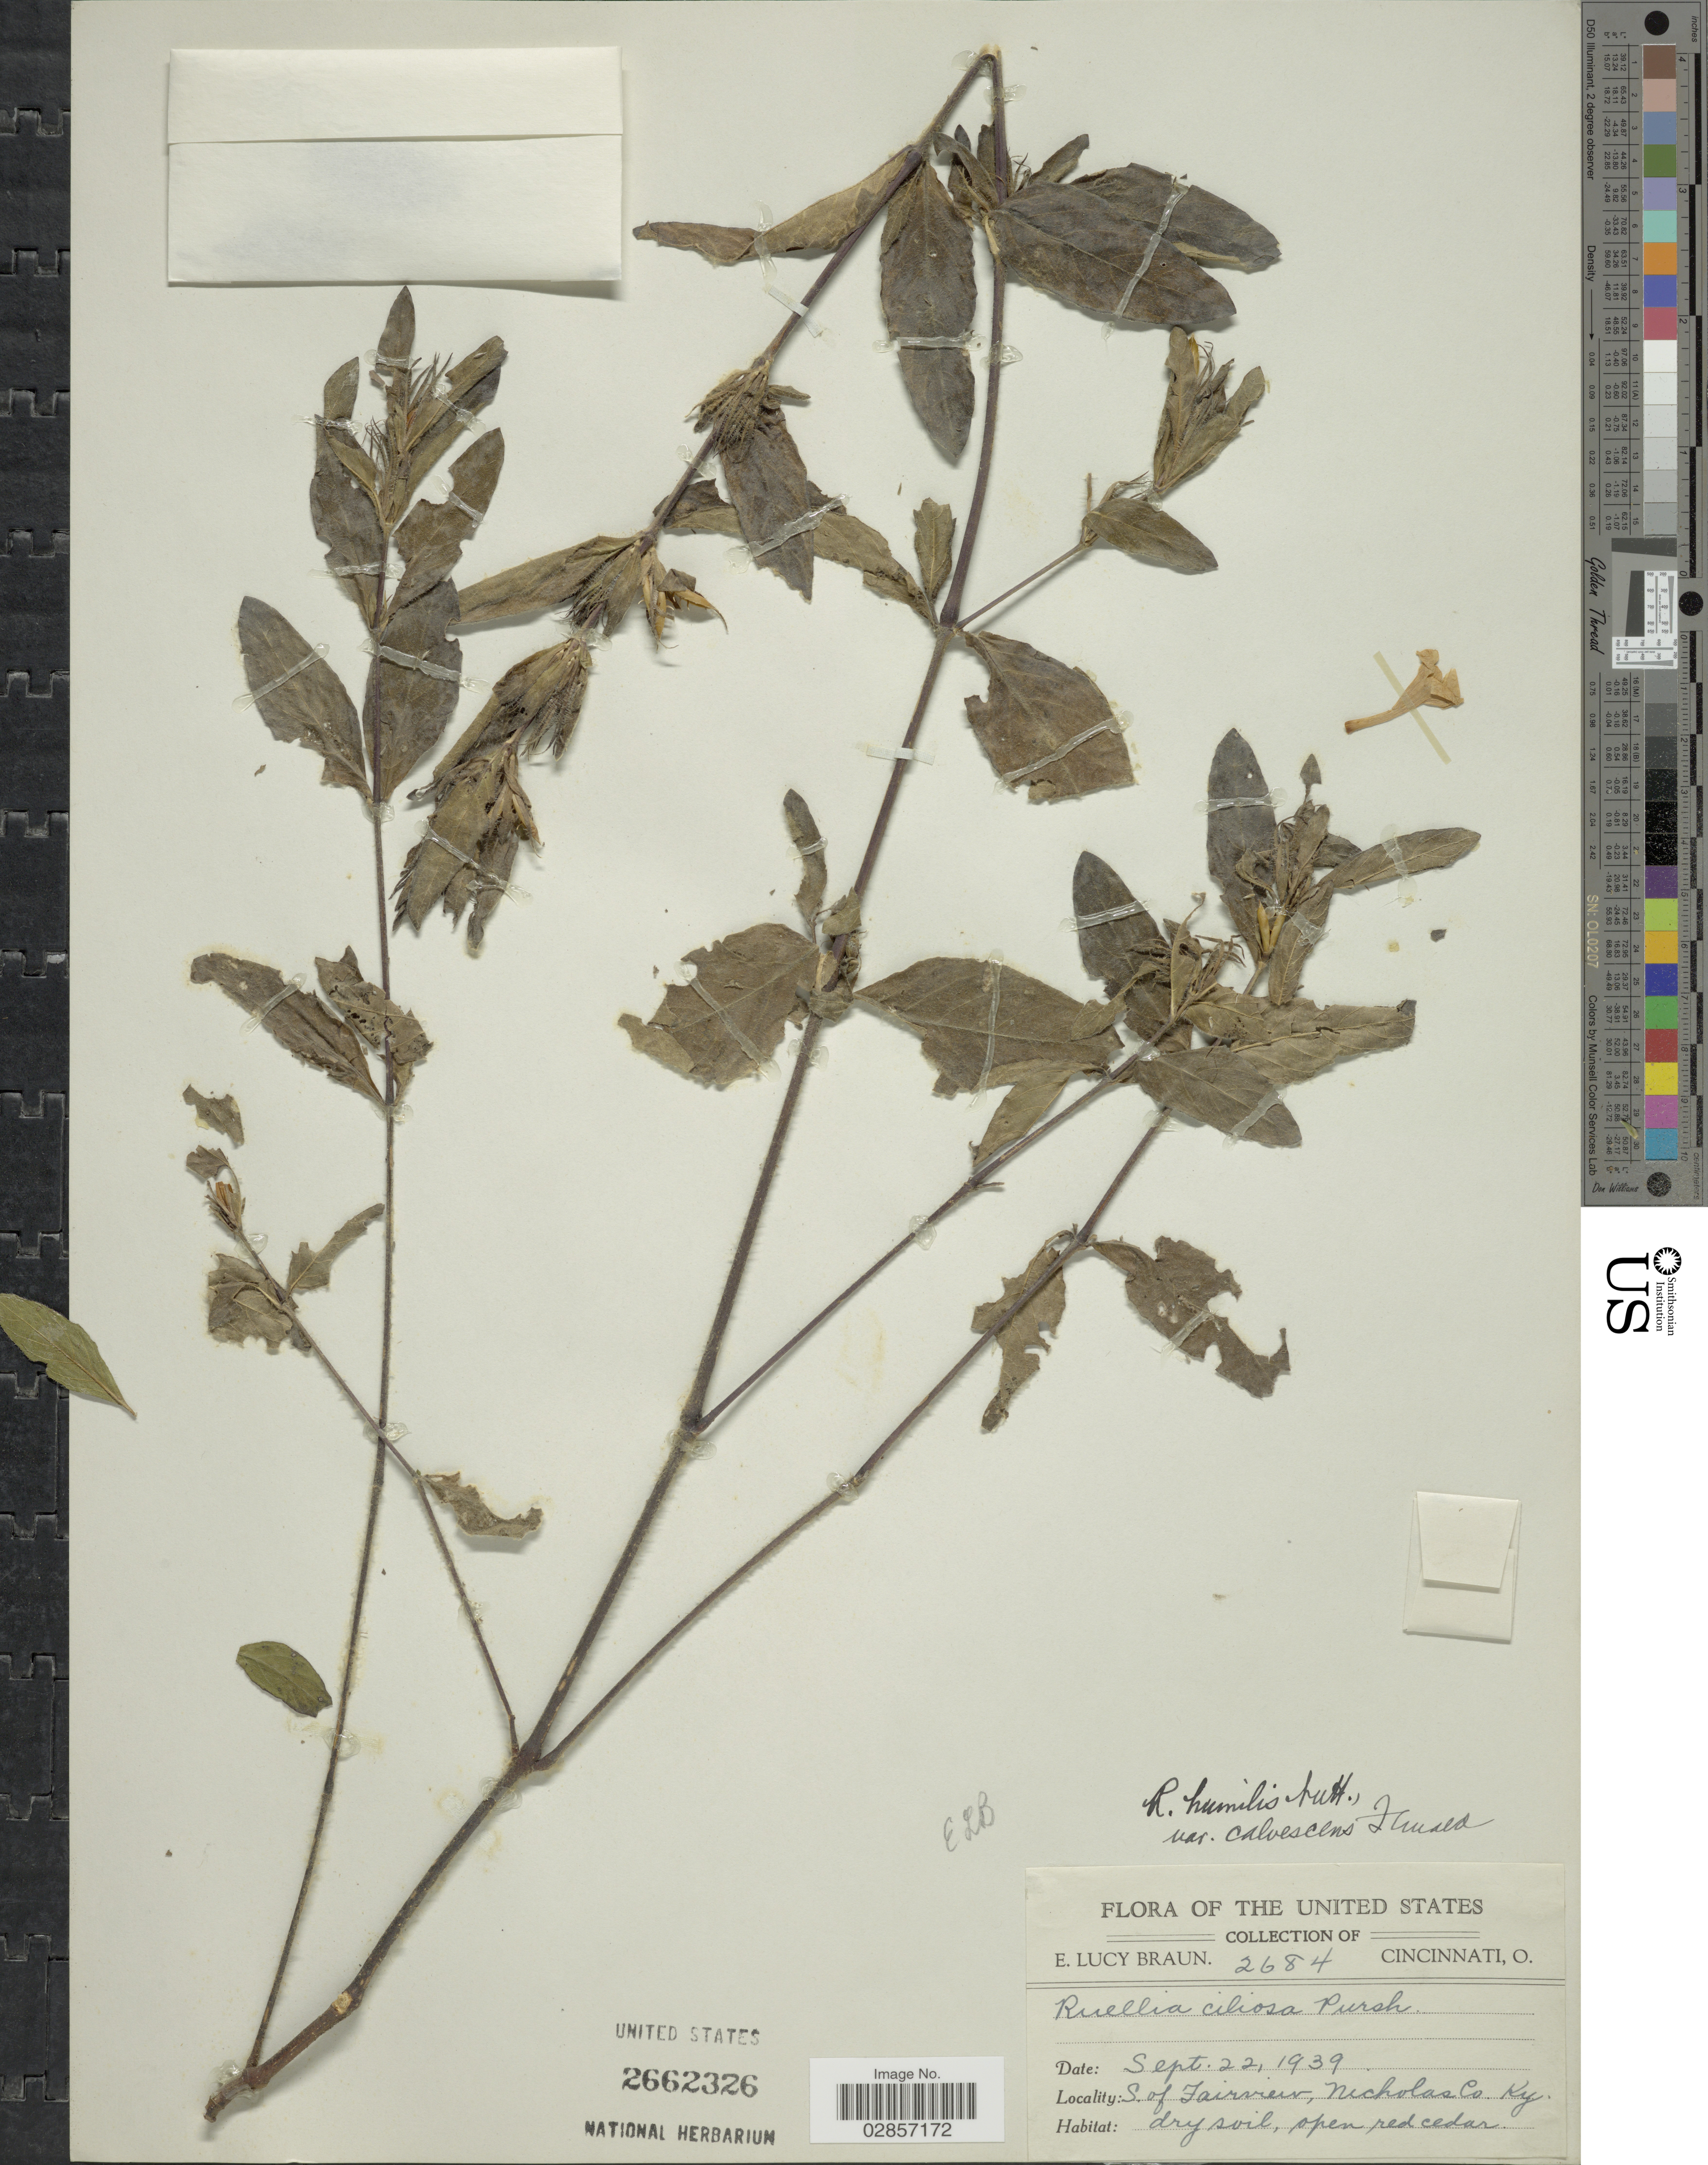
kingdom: Plantae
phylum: Tracheophyta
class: Magnoliopsida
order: Lamiales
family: Acanthaceae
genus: Ruellia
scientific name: Ruellia humilis var. calvescens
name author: Fernald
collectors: E. L. Braun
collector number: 2684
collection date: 1939-09-22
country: United States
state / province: Kentucky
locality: S. of Fairview, Nicholas Co., Ky.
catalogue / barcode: US 2662326